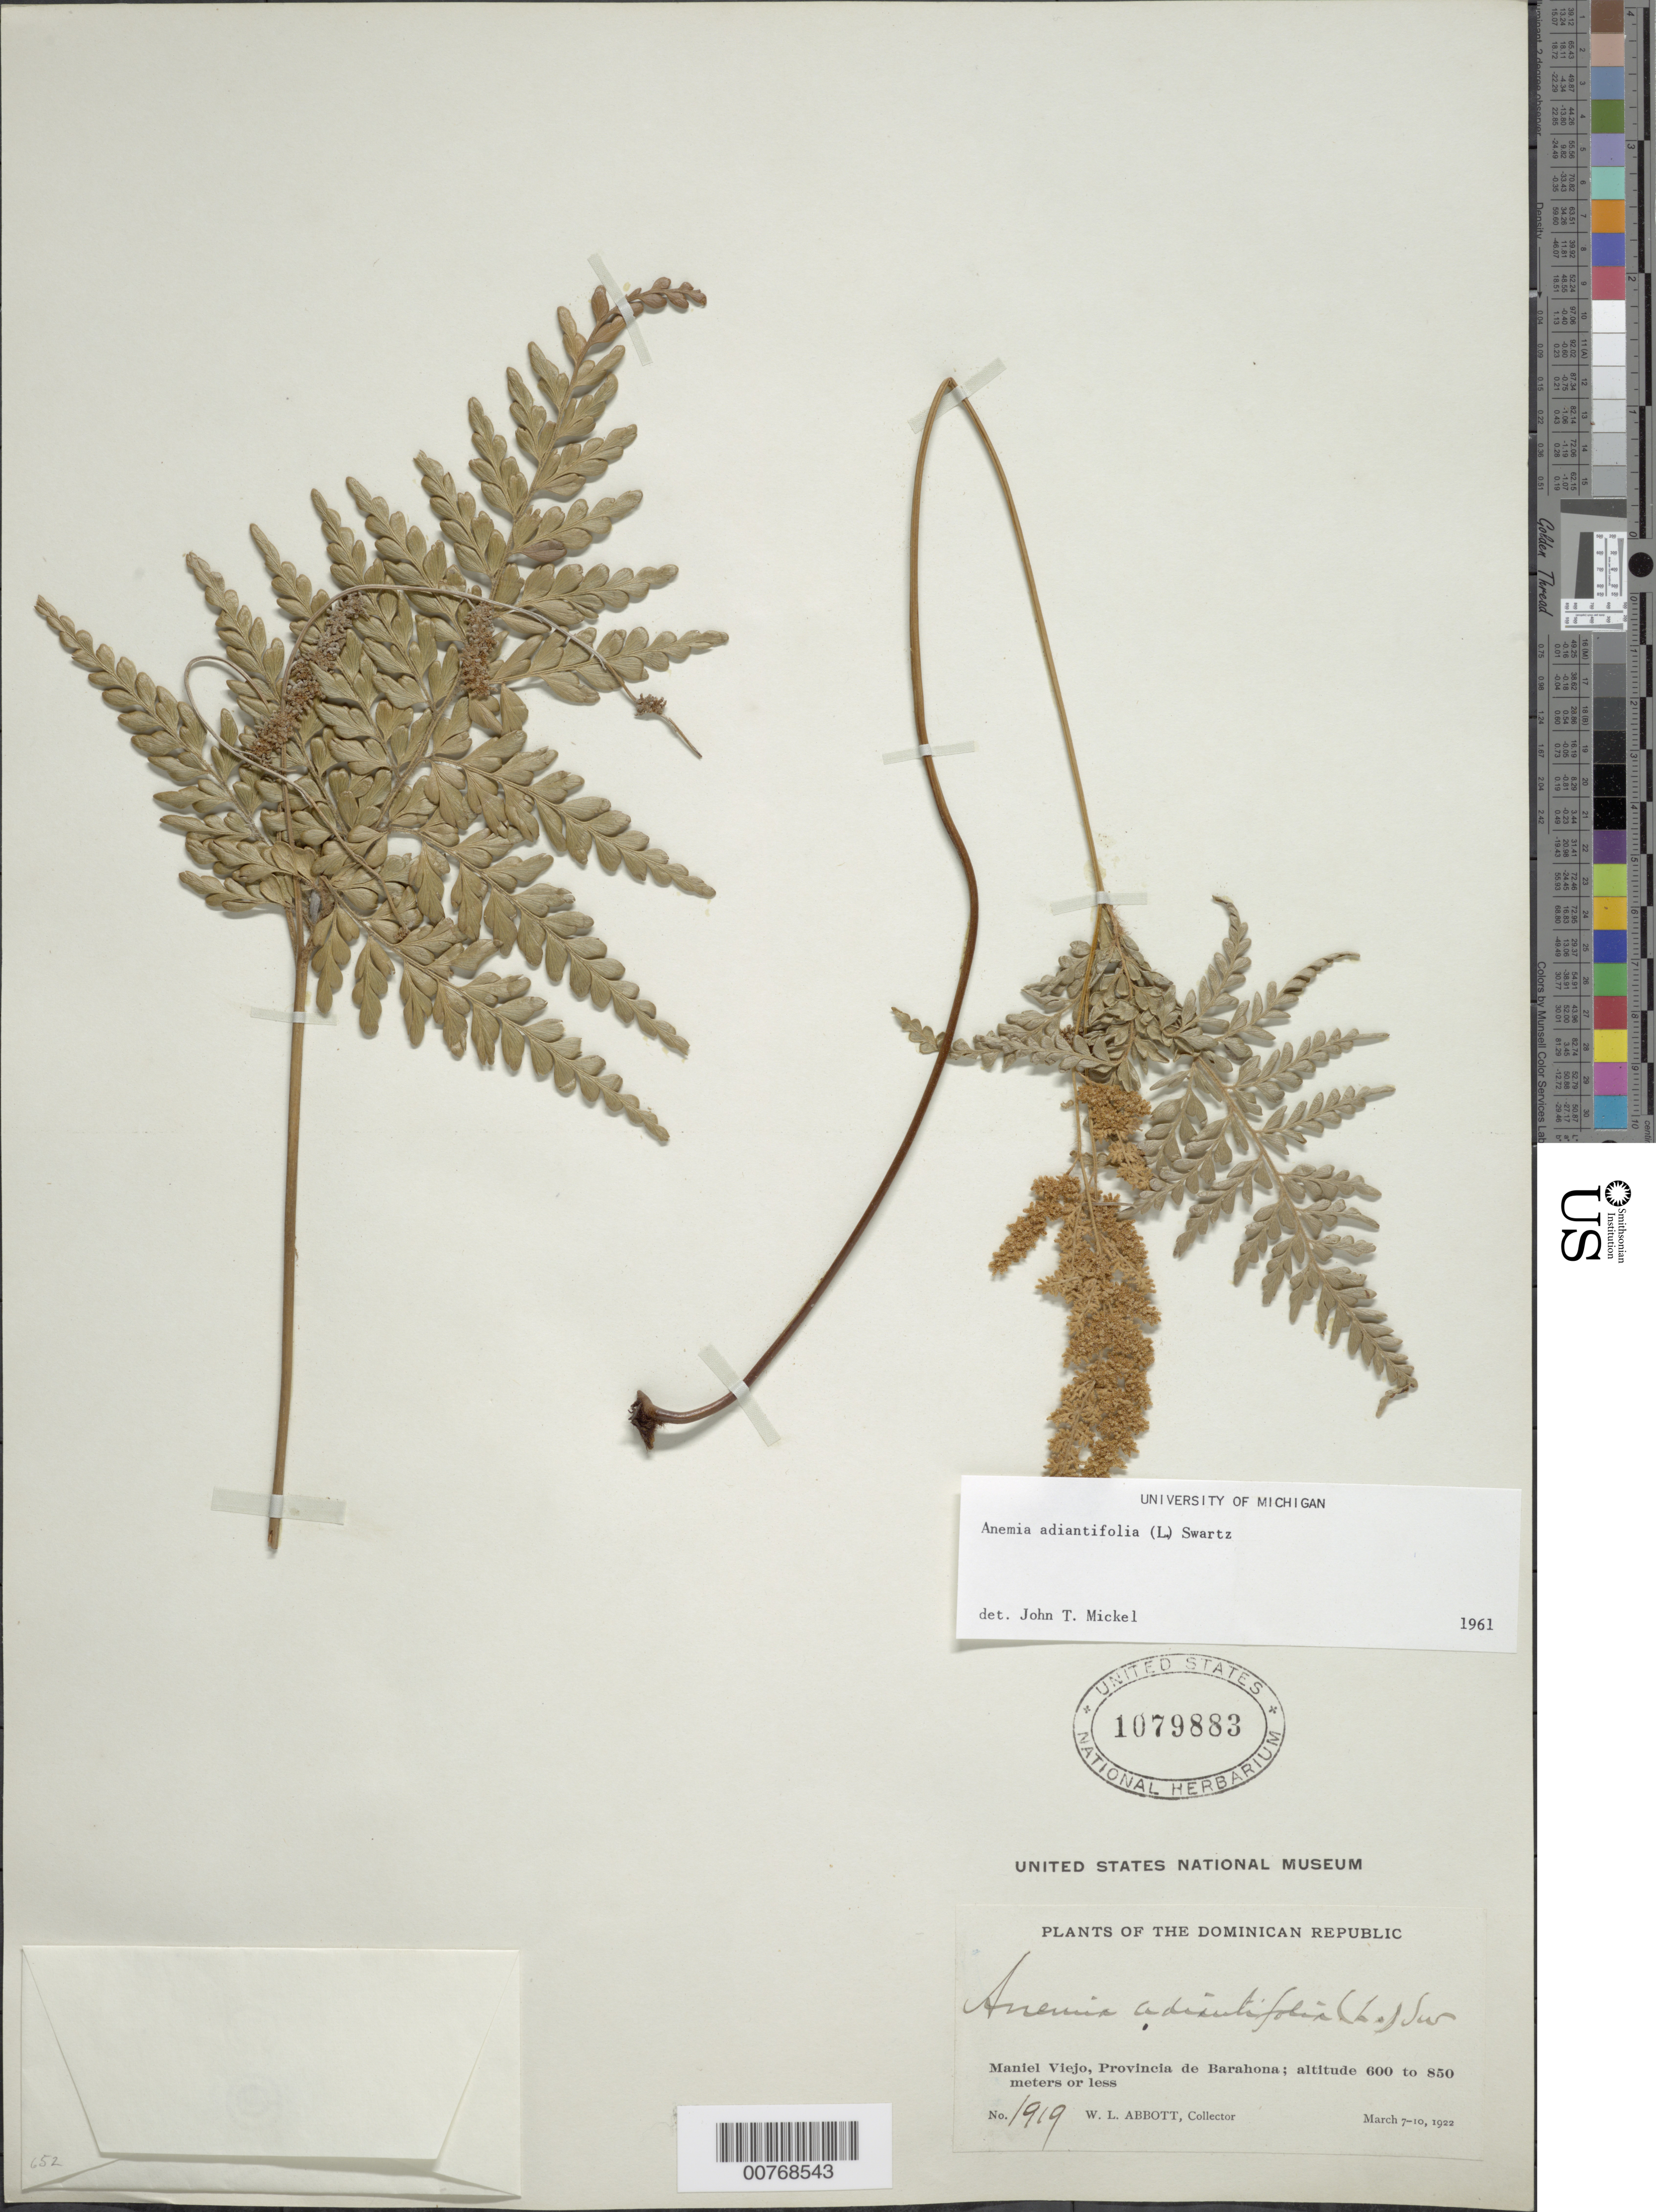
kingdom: Plantae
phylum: Tracheophyta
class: Polypodiopsida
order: Schizaeales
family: Anemiaceae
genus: Anemia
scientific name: Anemia adiantifolia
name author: (L.) Sw.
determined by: Mickel, J. T., (NY), New York Botanical Garden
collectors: W. L. Abbott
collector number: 1919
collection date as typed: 07 Mar 1922 to 10 Mar 1922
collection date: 1922-03-07/1922-03-10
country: Dominican Republic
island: Hispaniola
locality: Maniel Viejo, Provincia de Barahona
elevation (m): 600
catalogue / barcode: US 1079883